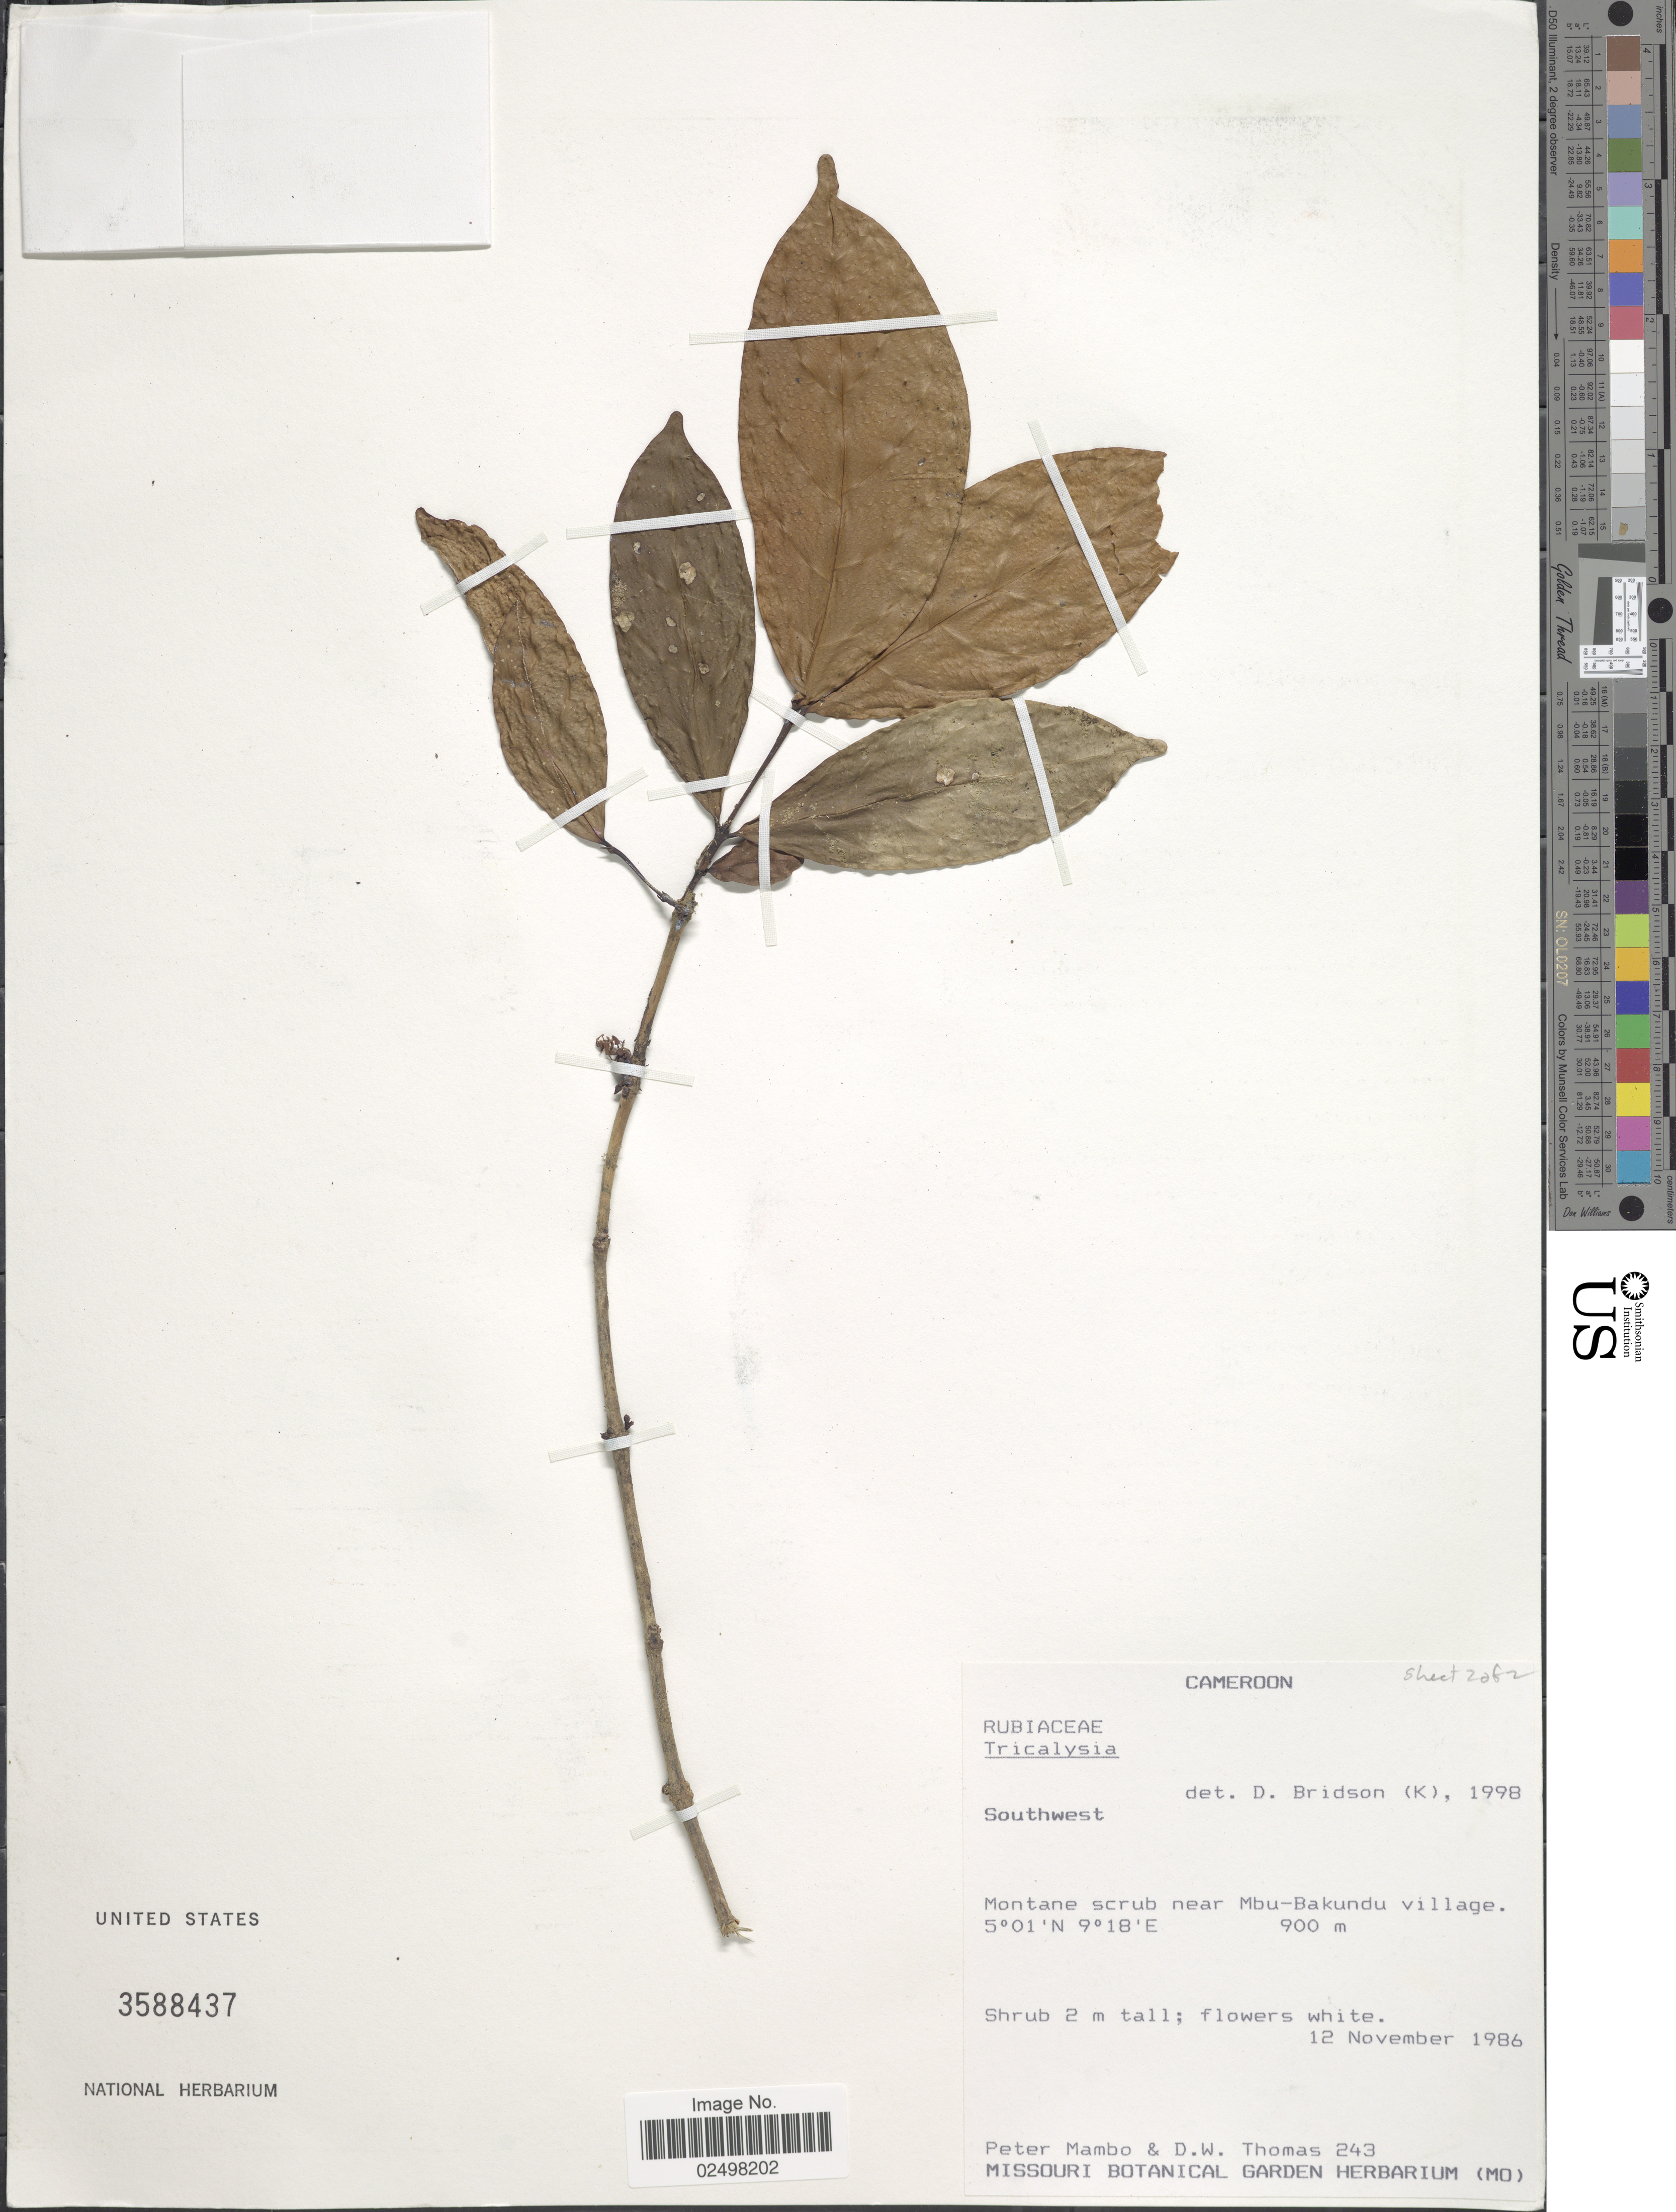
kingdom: Plantae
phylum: Tracheophyta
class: Magnoliopsida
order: Gentianales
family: Rubiaceae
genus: Tricalysia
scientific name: Tricalysia sp.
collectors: P. Mambo & D. W. Thomas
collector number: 243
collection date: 1986-11-12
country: Cameroon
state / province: Sud-Ouest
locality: Southwest. Near Mbu-Bakundu village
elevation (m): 900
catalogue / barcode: US 3588437